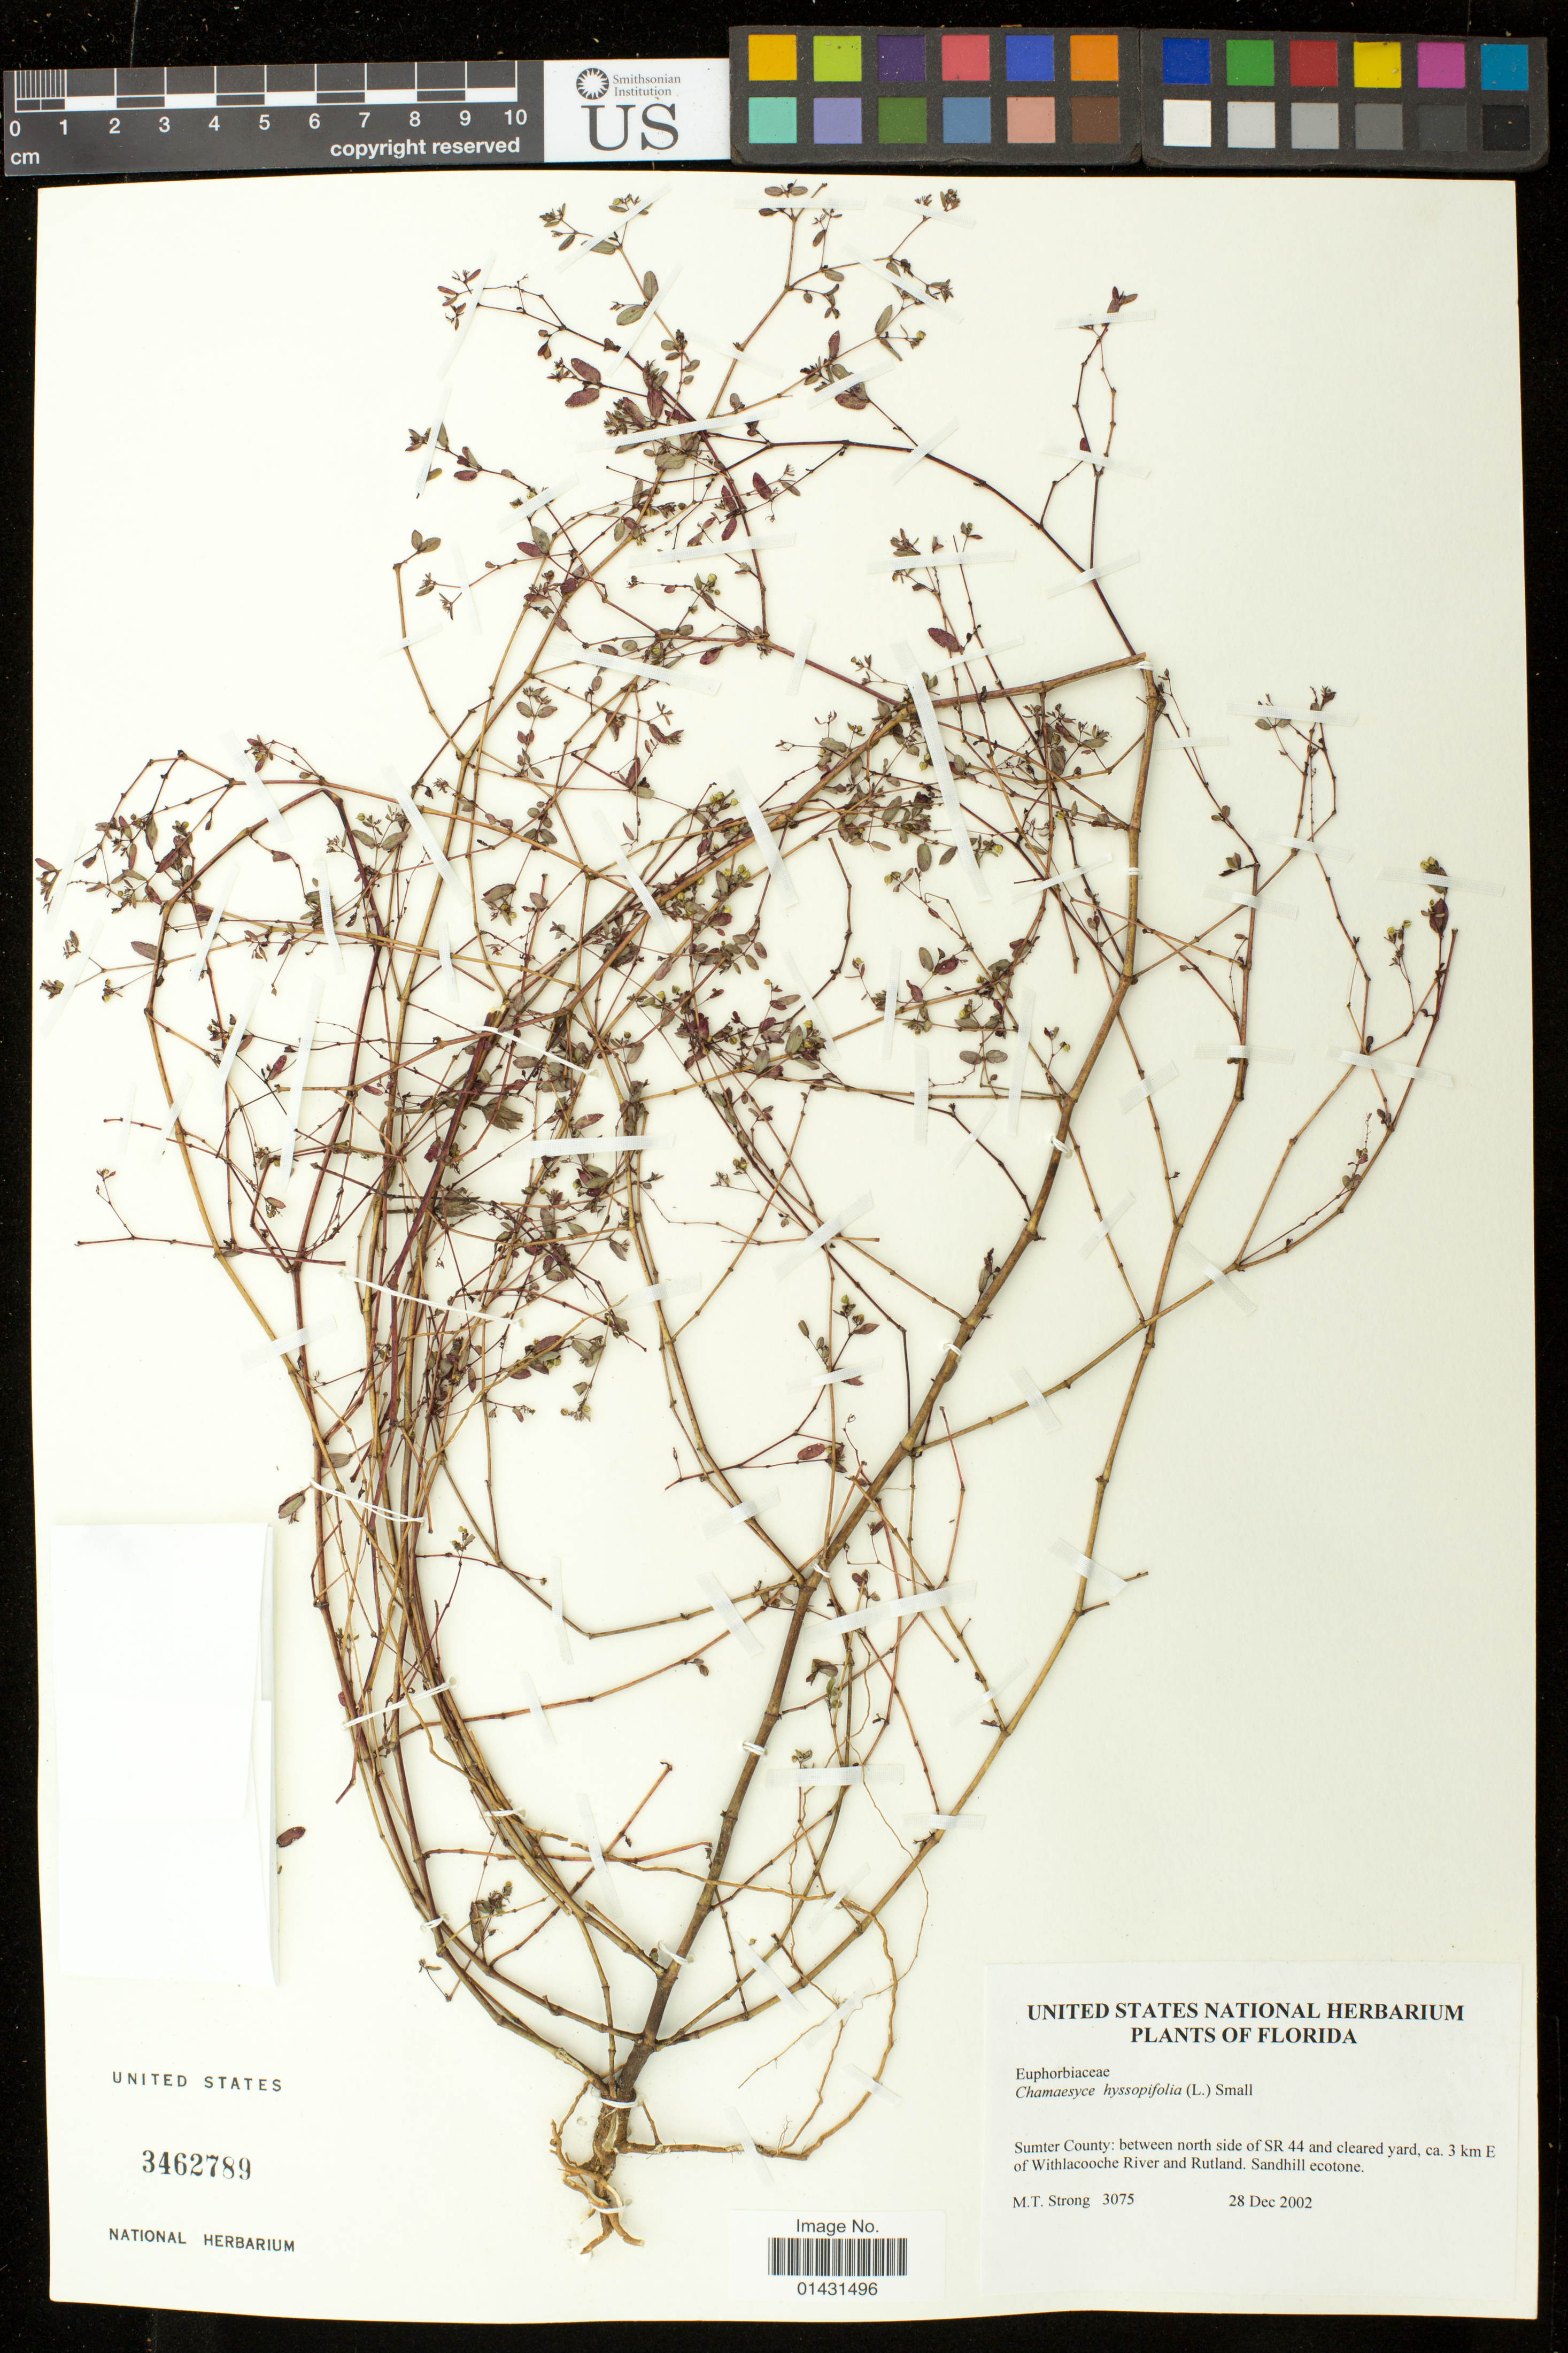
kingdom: Plantae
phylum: Tracheophyta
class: Magnoliopsida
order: Malpighiales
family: Euphorbiaceae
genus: Euphorbia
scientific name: Euphorbia hyssopifolia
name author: L.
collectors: M. T. Strong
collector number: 3075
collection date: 2002-12-28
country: United States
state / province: Florida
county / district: Sumter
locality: between north side of SR44 and cleared yard, ca. 3 km E of Withlacooche River and Rutland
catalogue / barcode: US 3462789